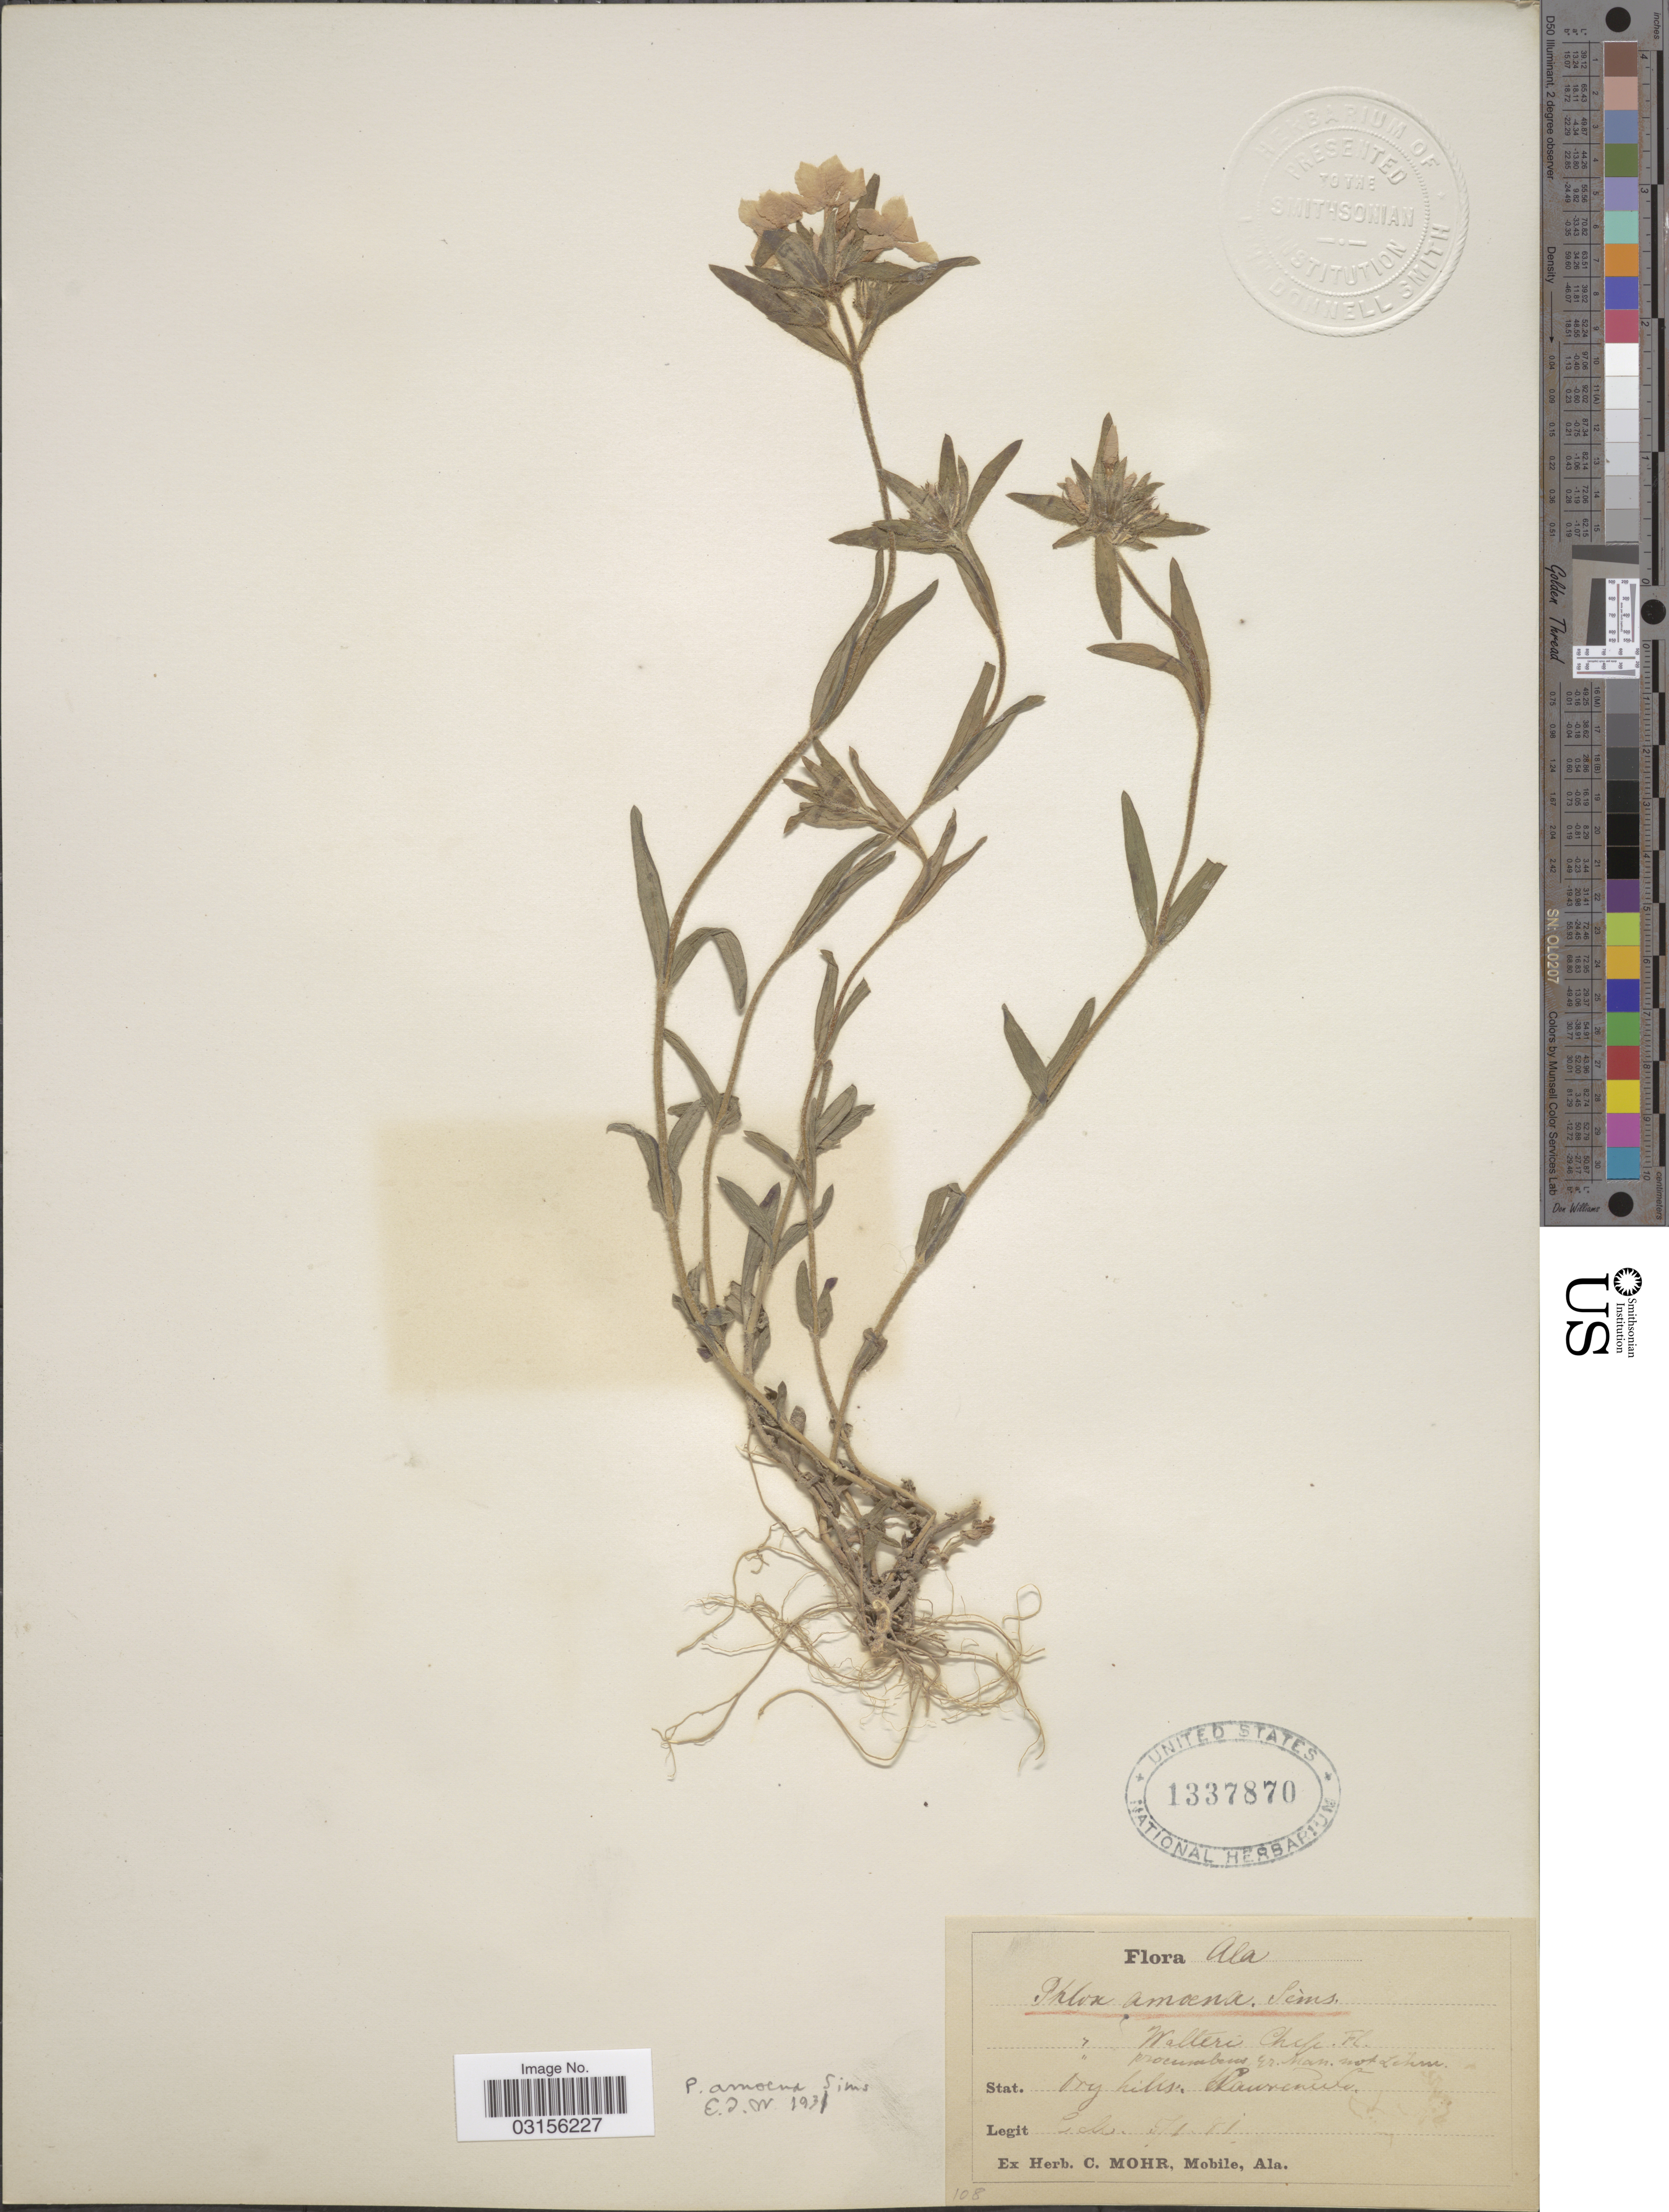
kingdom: Plantae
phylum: Tracheophyta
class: Magnoliopsida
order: Ericales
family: Polemoniaceae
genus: Phlox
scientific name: Phlox amoena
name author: Sims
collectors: C. T. Mohr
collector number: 108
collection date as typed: Transcribed d/m/y: 5/1/81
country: United States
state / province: Alabama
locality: Lawrence Co.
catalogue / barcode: US 1337870